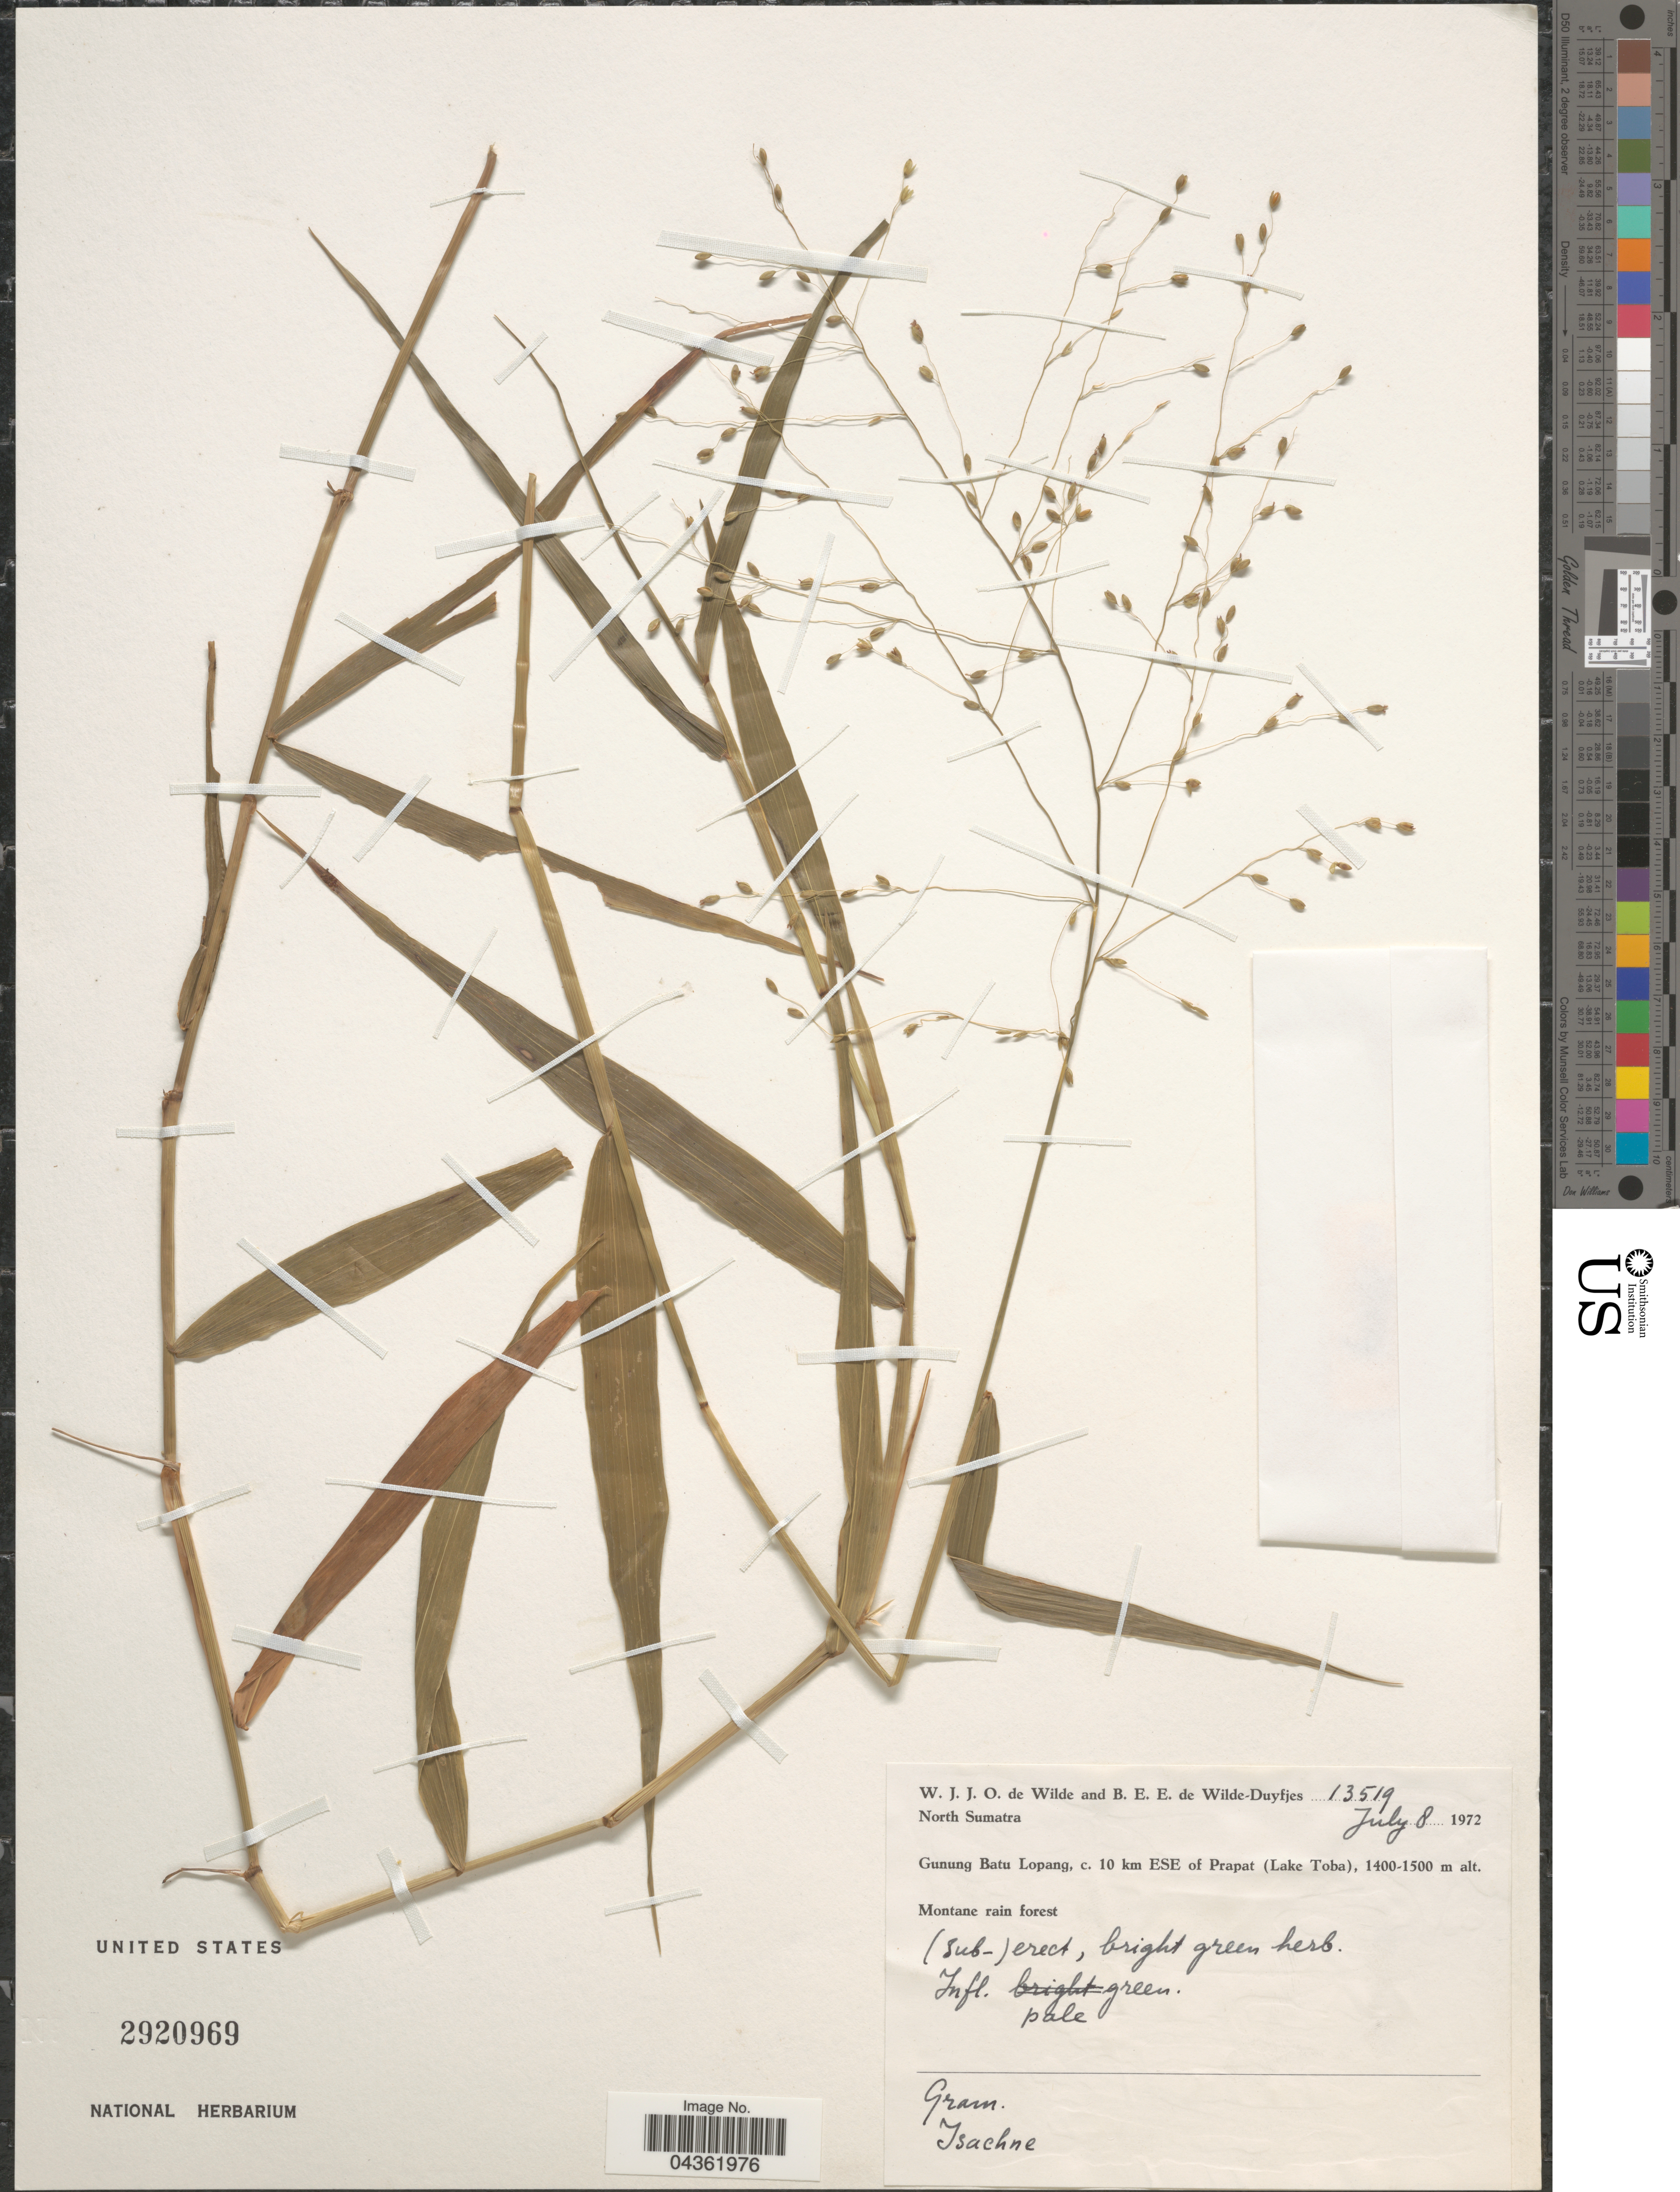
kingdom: Plantae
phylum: Tracheophyta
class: Liliopsida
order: Poales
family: Poaceae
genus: Isachne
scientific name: Isachne sp.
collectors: W. J. de Wilde & B. E. de Wilde-Duyfjes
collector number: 13519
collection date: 1972-07-08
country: Indonesia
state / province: Sumatra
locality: North Sumatra. Gunung Batu Lopang, c. 10 km ESE of Prapat (Lake Toba).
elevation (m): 1400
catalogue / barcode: US 2920969